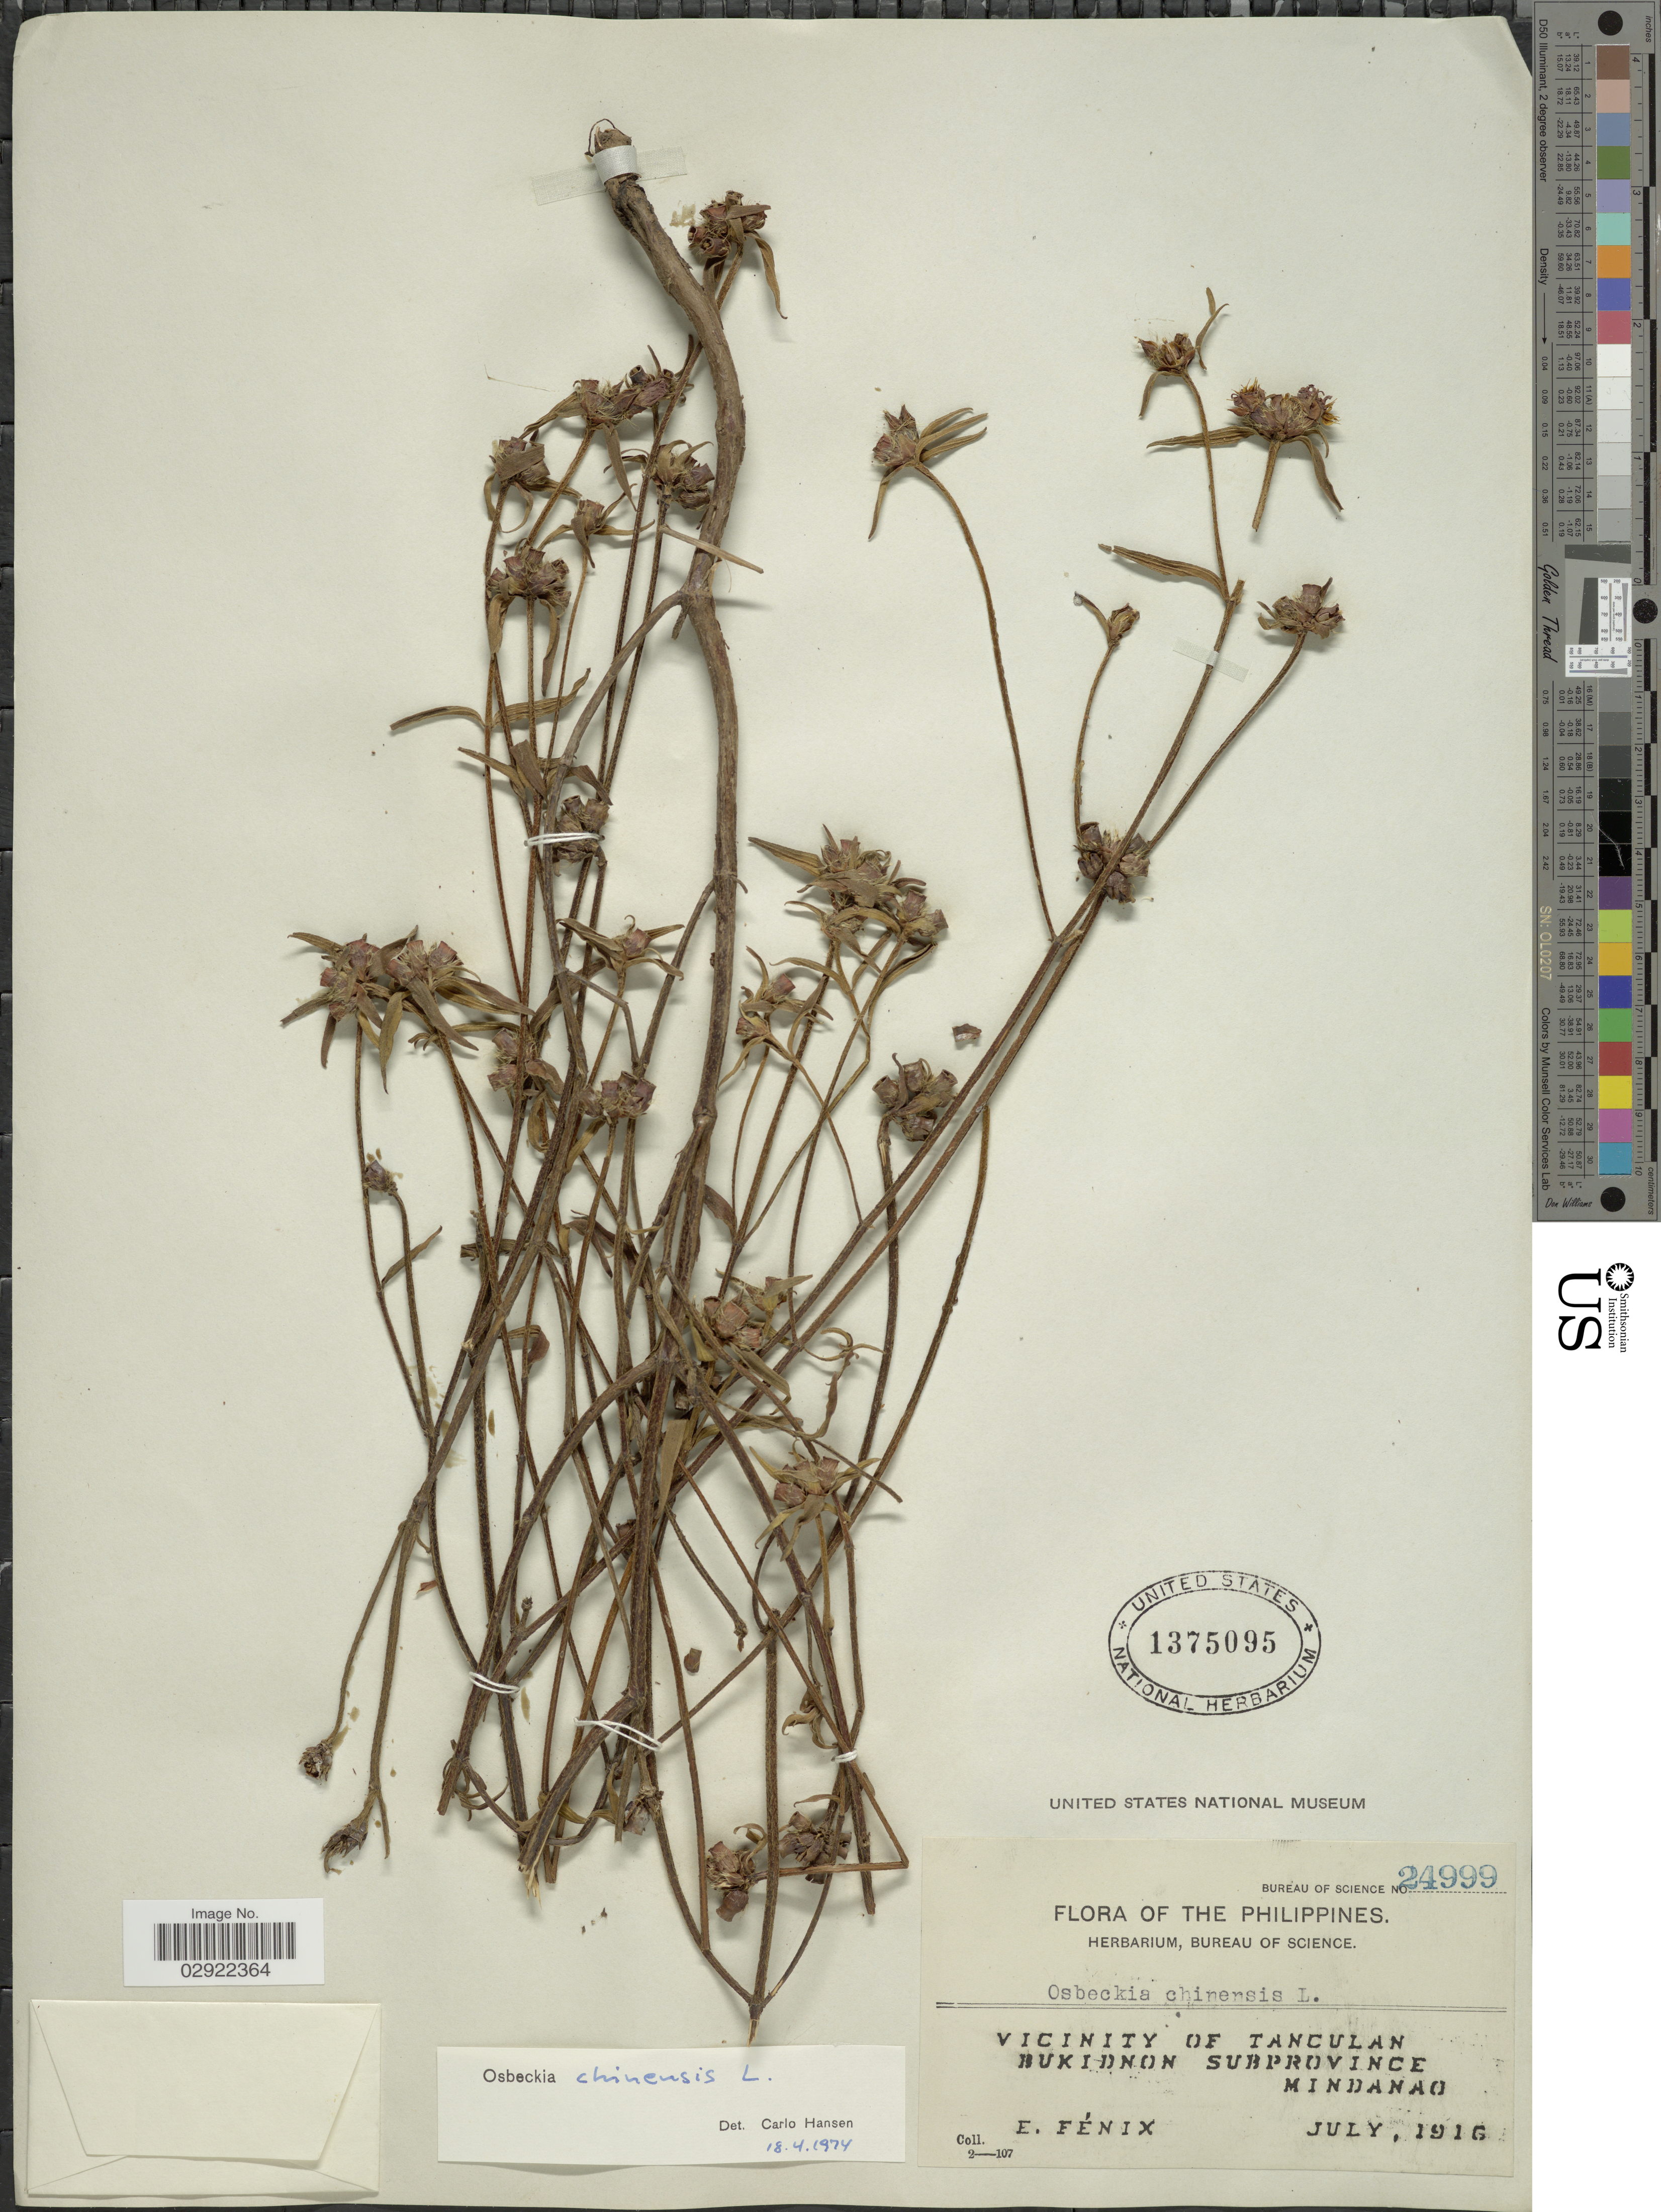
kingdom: Plantae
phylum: Tracheophyta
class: Magnoliopsida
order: Myrtales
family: Melastomataceae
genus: Osbeckia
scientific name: Osbeckia chinensis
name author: L.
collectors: E. Fénix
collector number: Bureau of Science 24999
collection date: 1916-07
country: Philippines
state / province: Northern Mindanao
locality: Vicinity of Tanculan, Bukidnon Subprovince, Mindanao.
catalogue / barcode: US 1375095